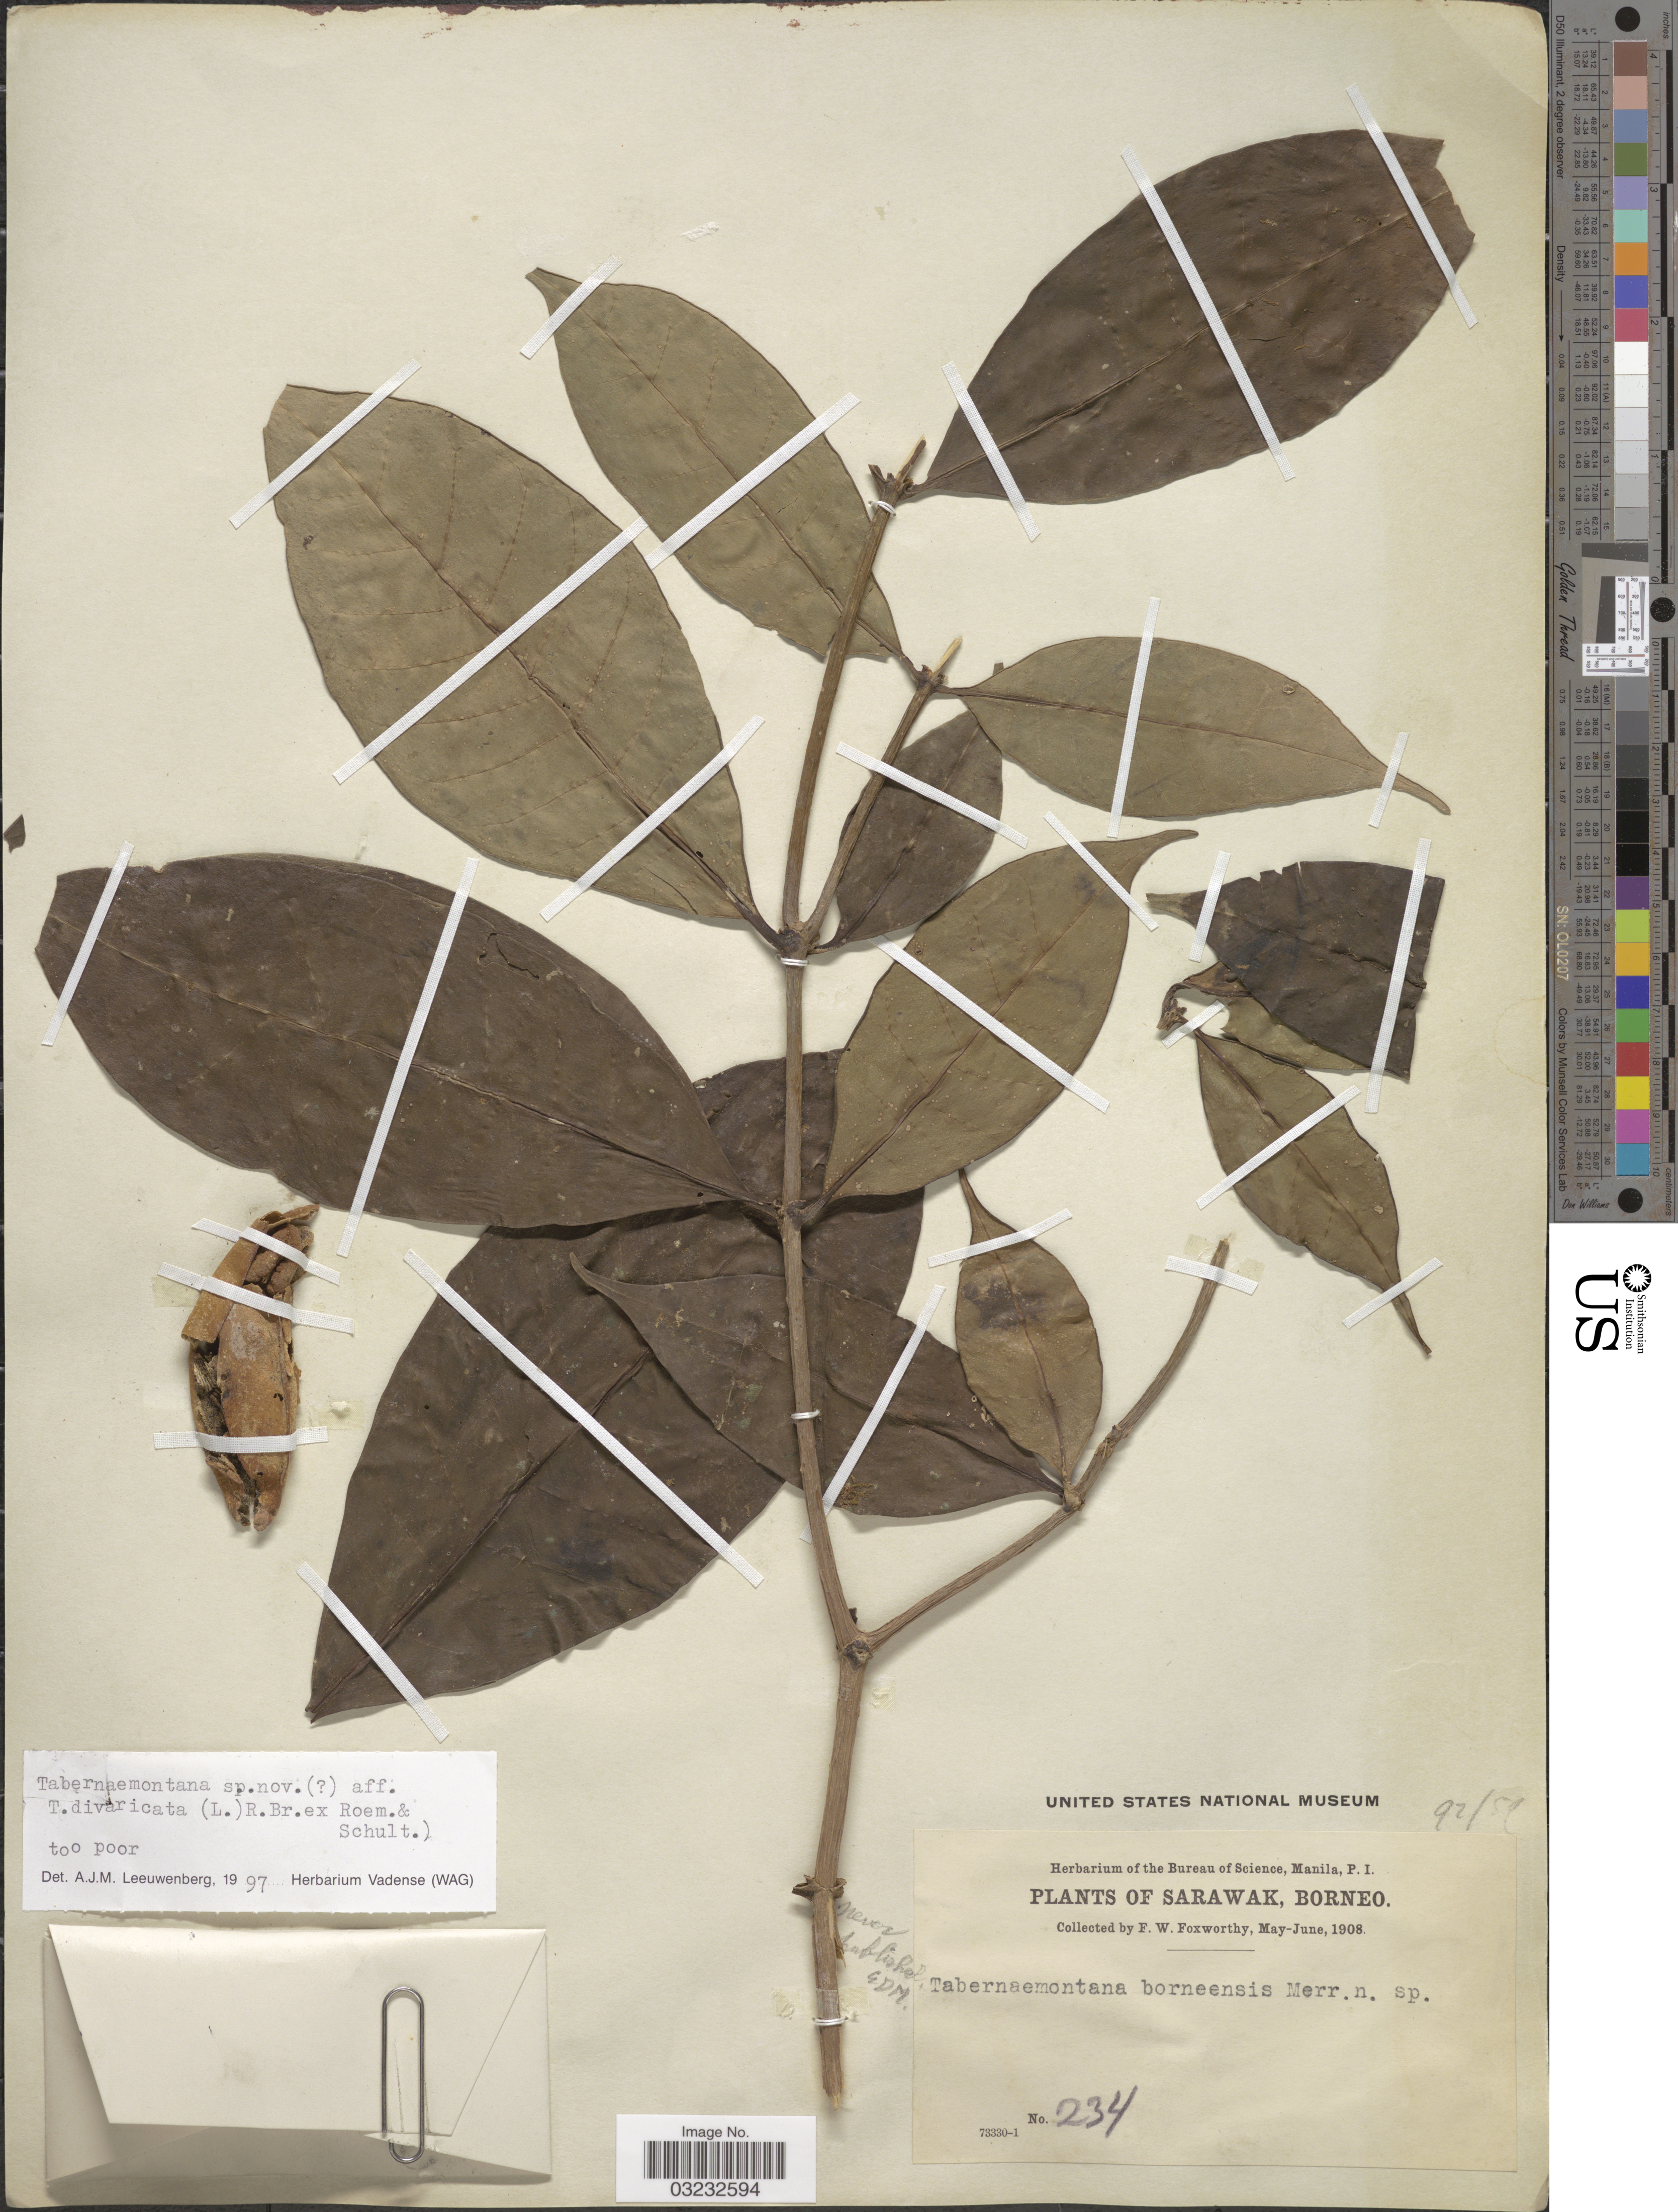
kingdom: Plantae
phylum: Tracheophyta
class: Magnoliopsida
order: Gentianales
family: Apocynaceae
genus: Tabernaemontana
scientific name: Tabernaemontana sp.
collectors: F. W. Foxworthy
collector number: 234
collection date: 1908-05/1908-06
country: Malaysia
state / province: Sarawak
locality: Borneo.